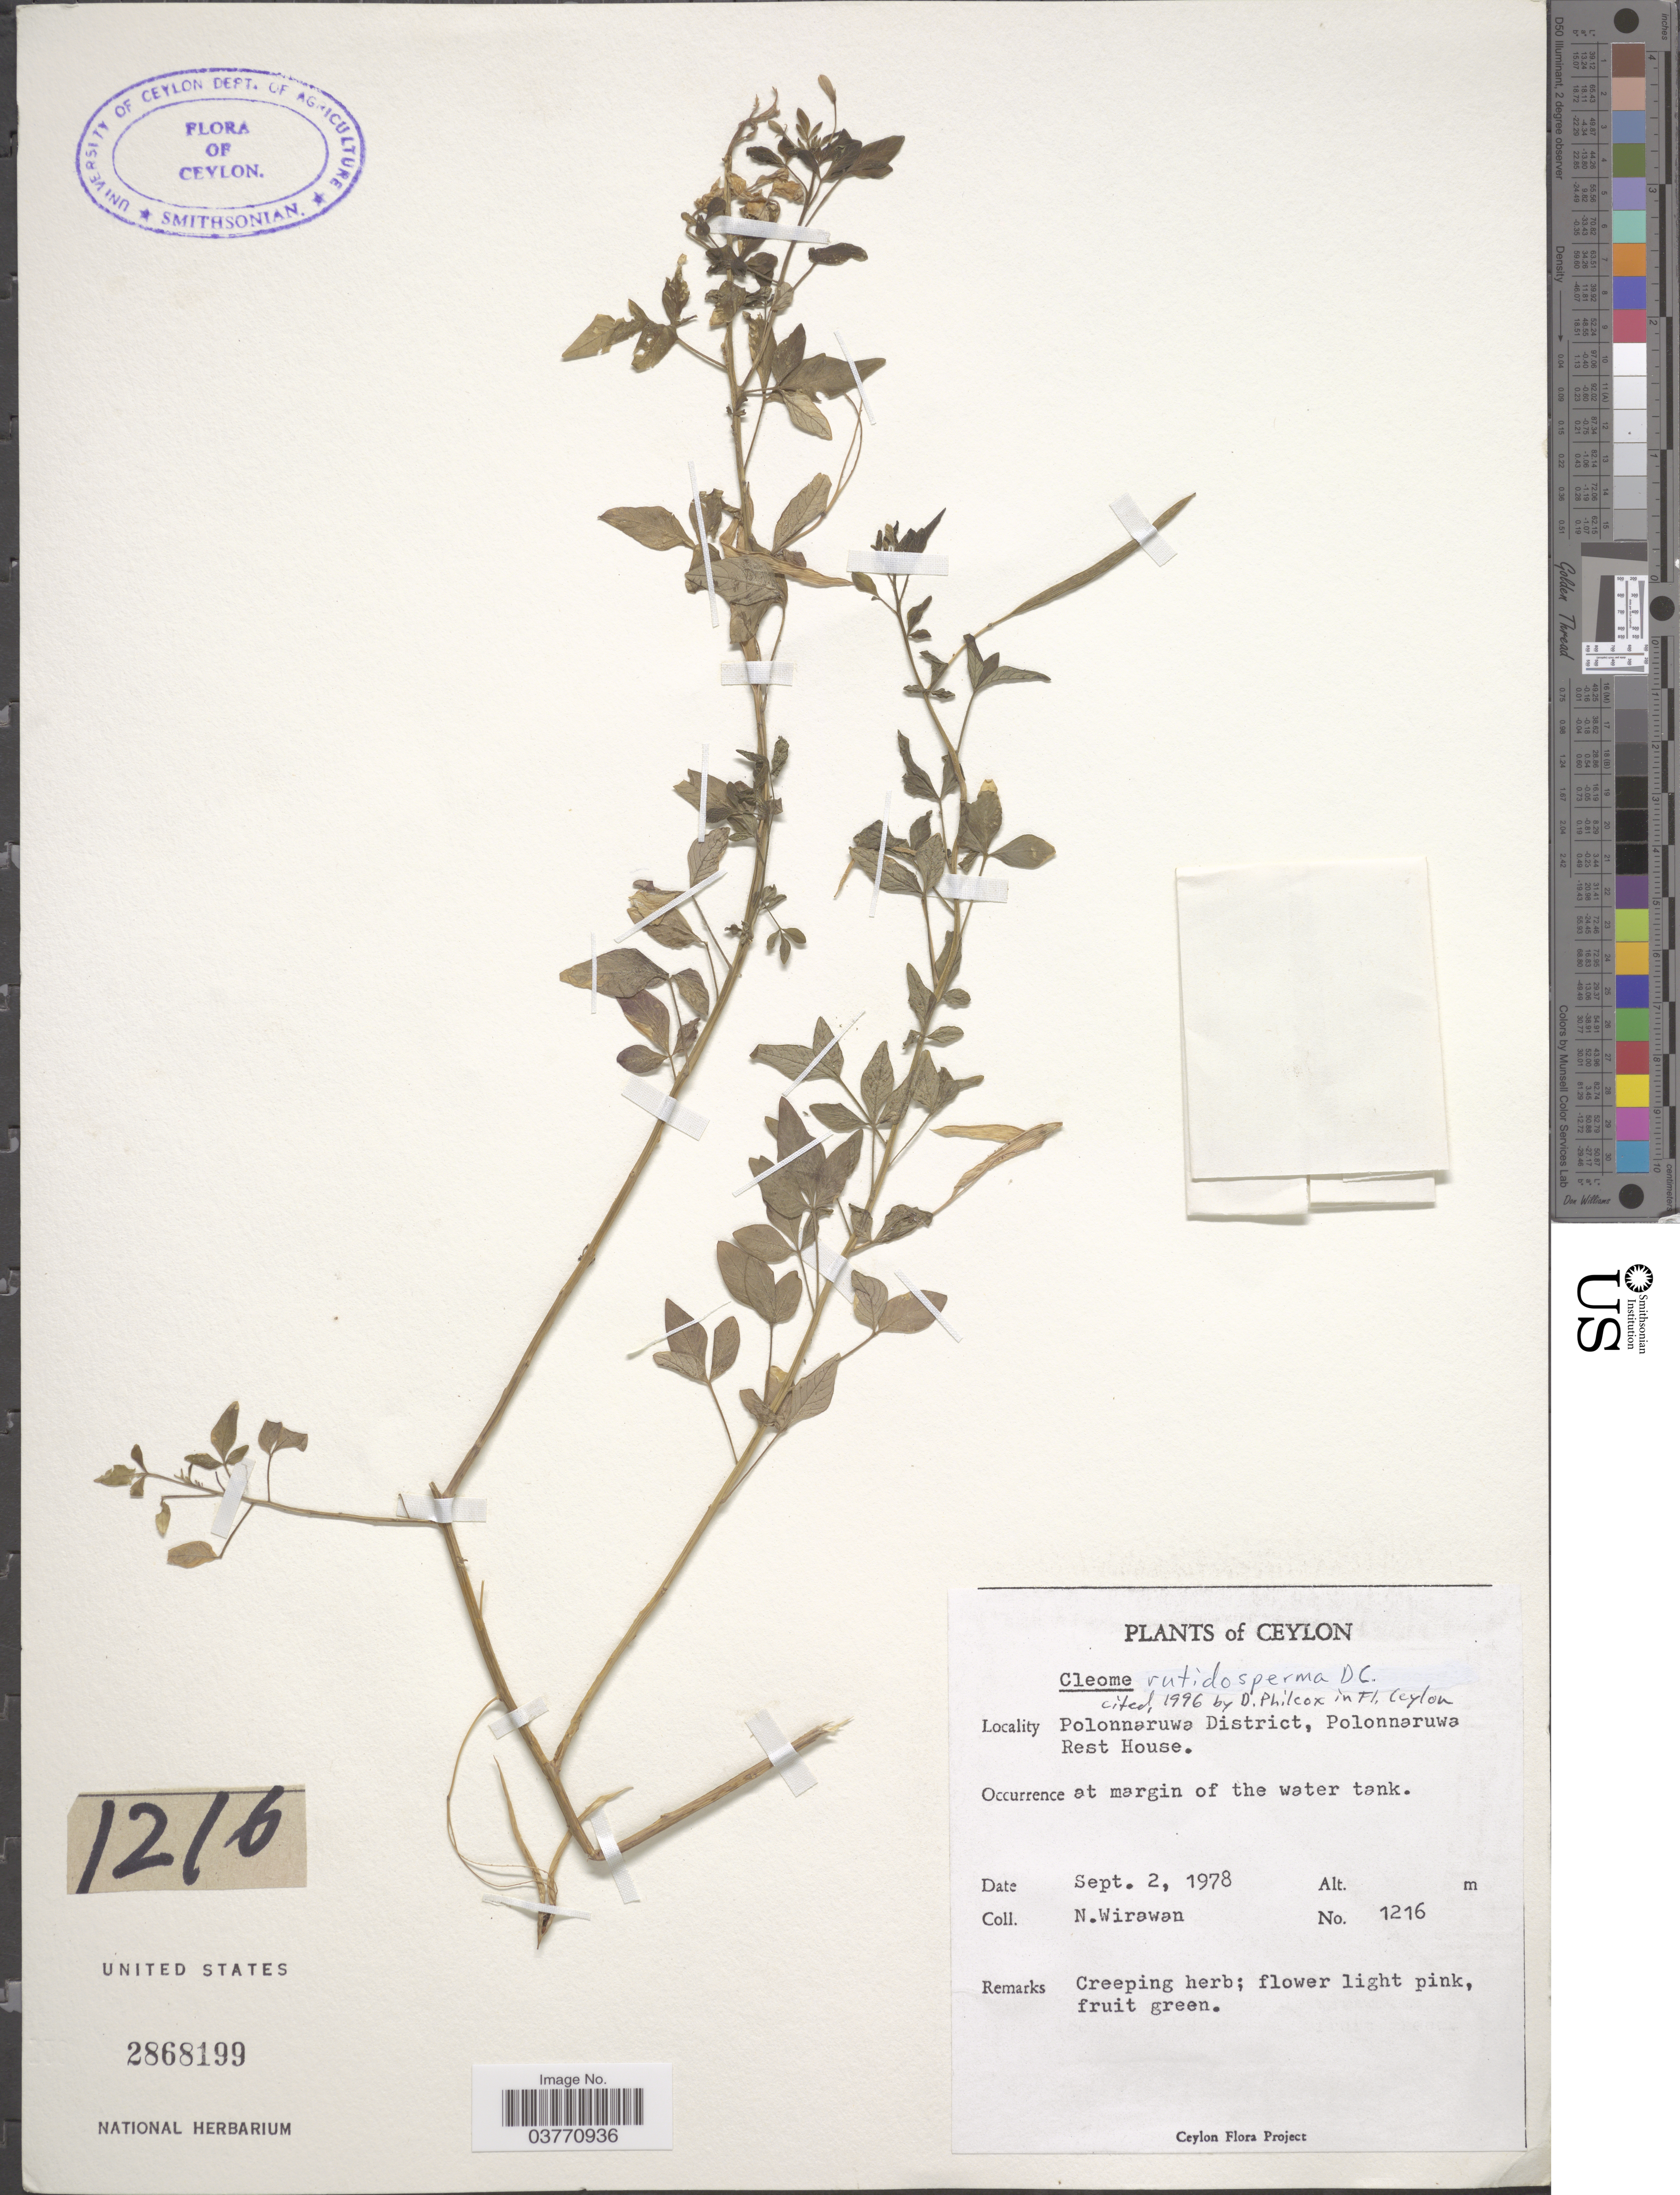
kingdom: Plantae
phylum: Tracheophyta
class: Magnoliopsida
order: Brassicales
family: Cleomaceae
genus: Sieruela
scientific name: Sieruela rutidosperma var. rutidosperma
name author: (DC.) Roalson & J.C. Hall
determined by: Strong, Mark T., (BOT), Smithsonian Institution - National Museum of Natural History (UNITED STATES)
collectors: N. Wirawan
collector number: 1216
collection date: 1978-09-02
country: Sri Lanka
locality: Ceylon. Polonnaruwe District, Polonnaruwe Rest House.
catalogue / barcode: US 2868199